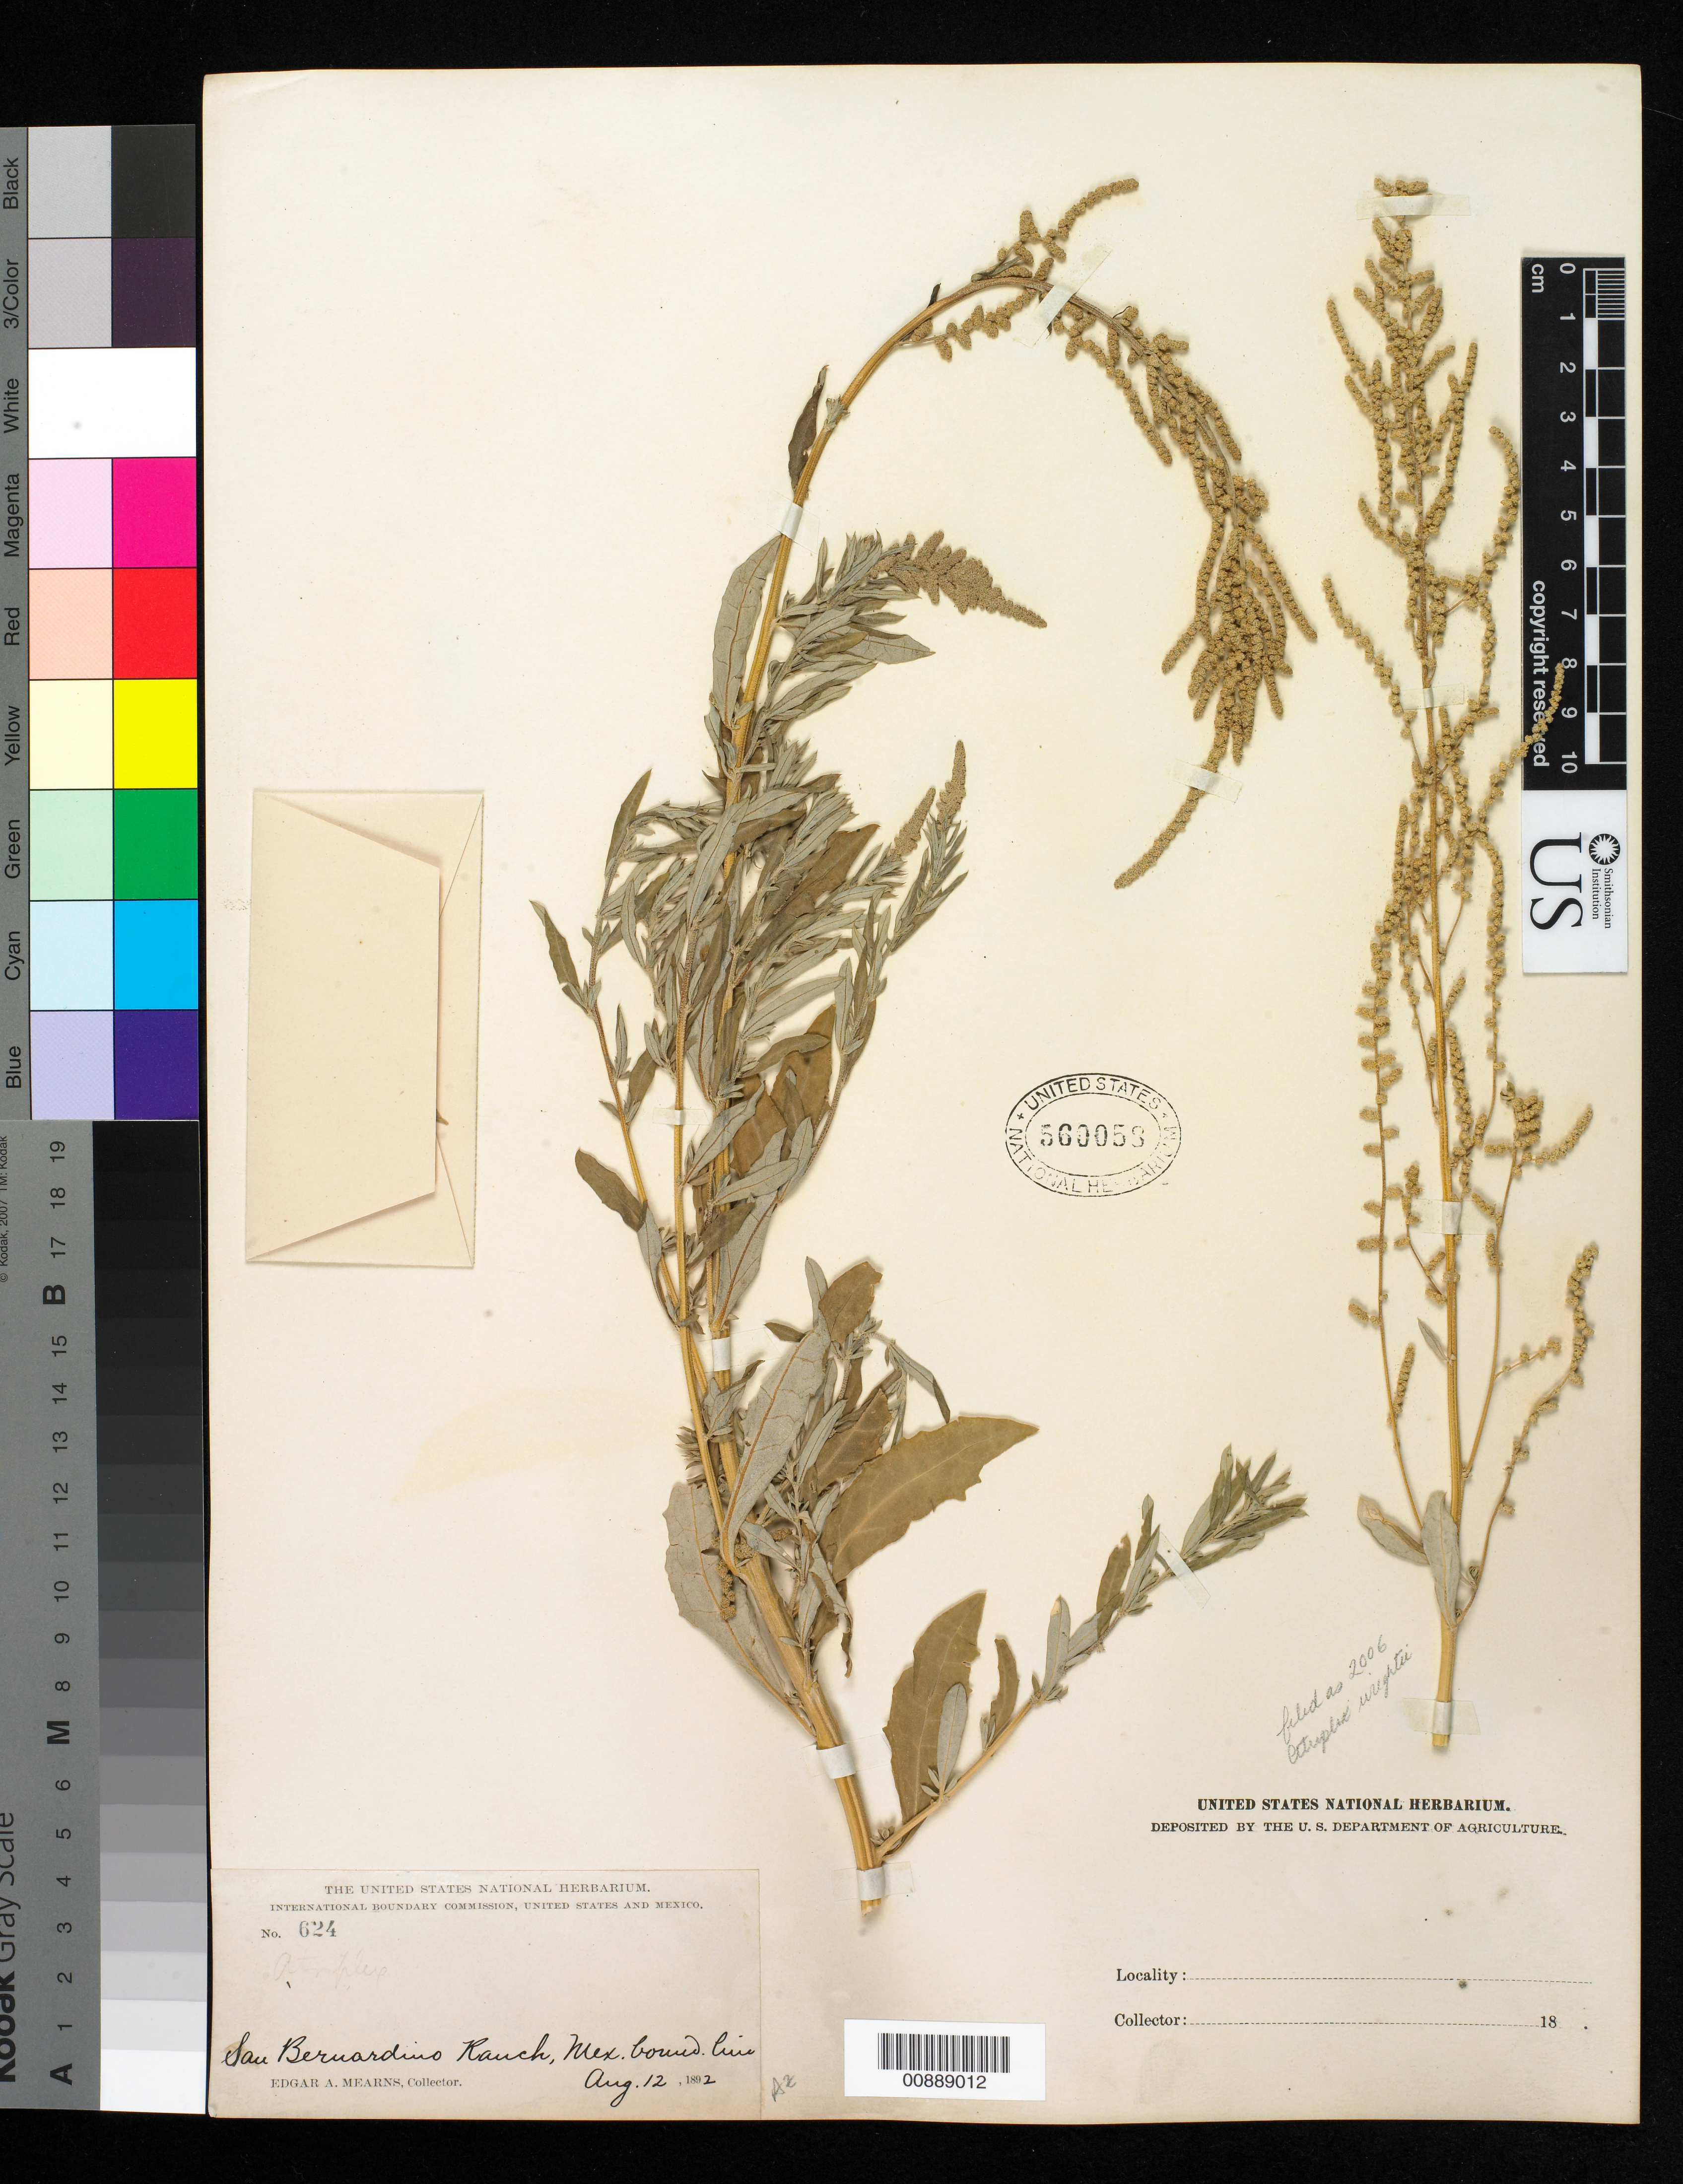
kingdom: Plantae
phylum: Tracheophyta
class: Magnoliopsida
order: Caryophyllales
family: Amaranthaceae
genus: Atriplex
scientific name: Atriplex wrightii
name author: S. Watson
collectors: E. A. Mearns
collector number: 624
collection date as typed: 12 Aug 1892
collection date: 1892-08-12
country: United States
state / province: Arizona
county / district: Cochise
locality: San Bernardino Ranch, Mexican Boundary Line.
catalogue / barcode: US 560058